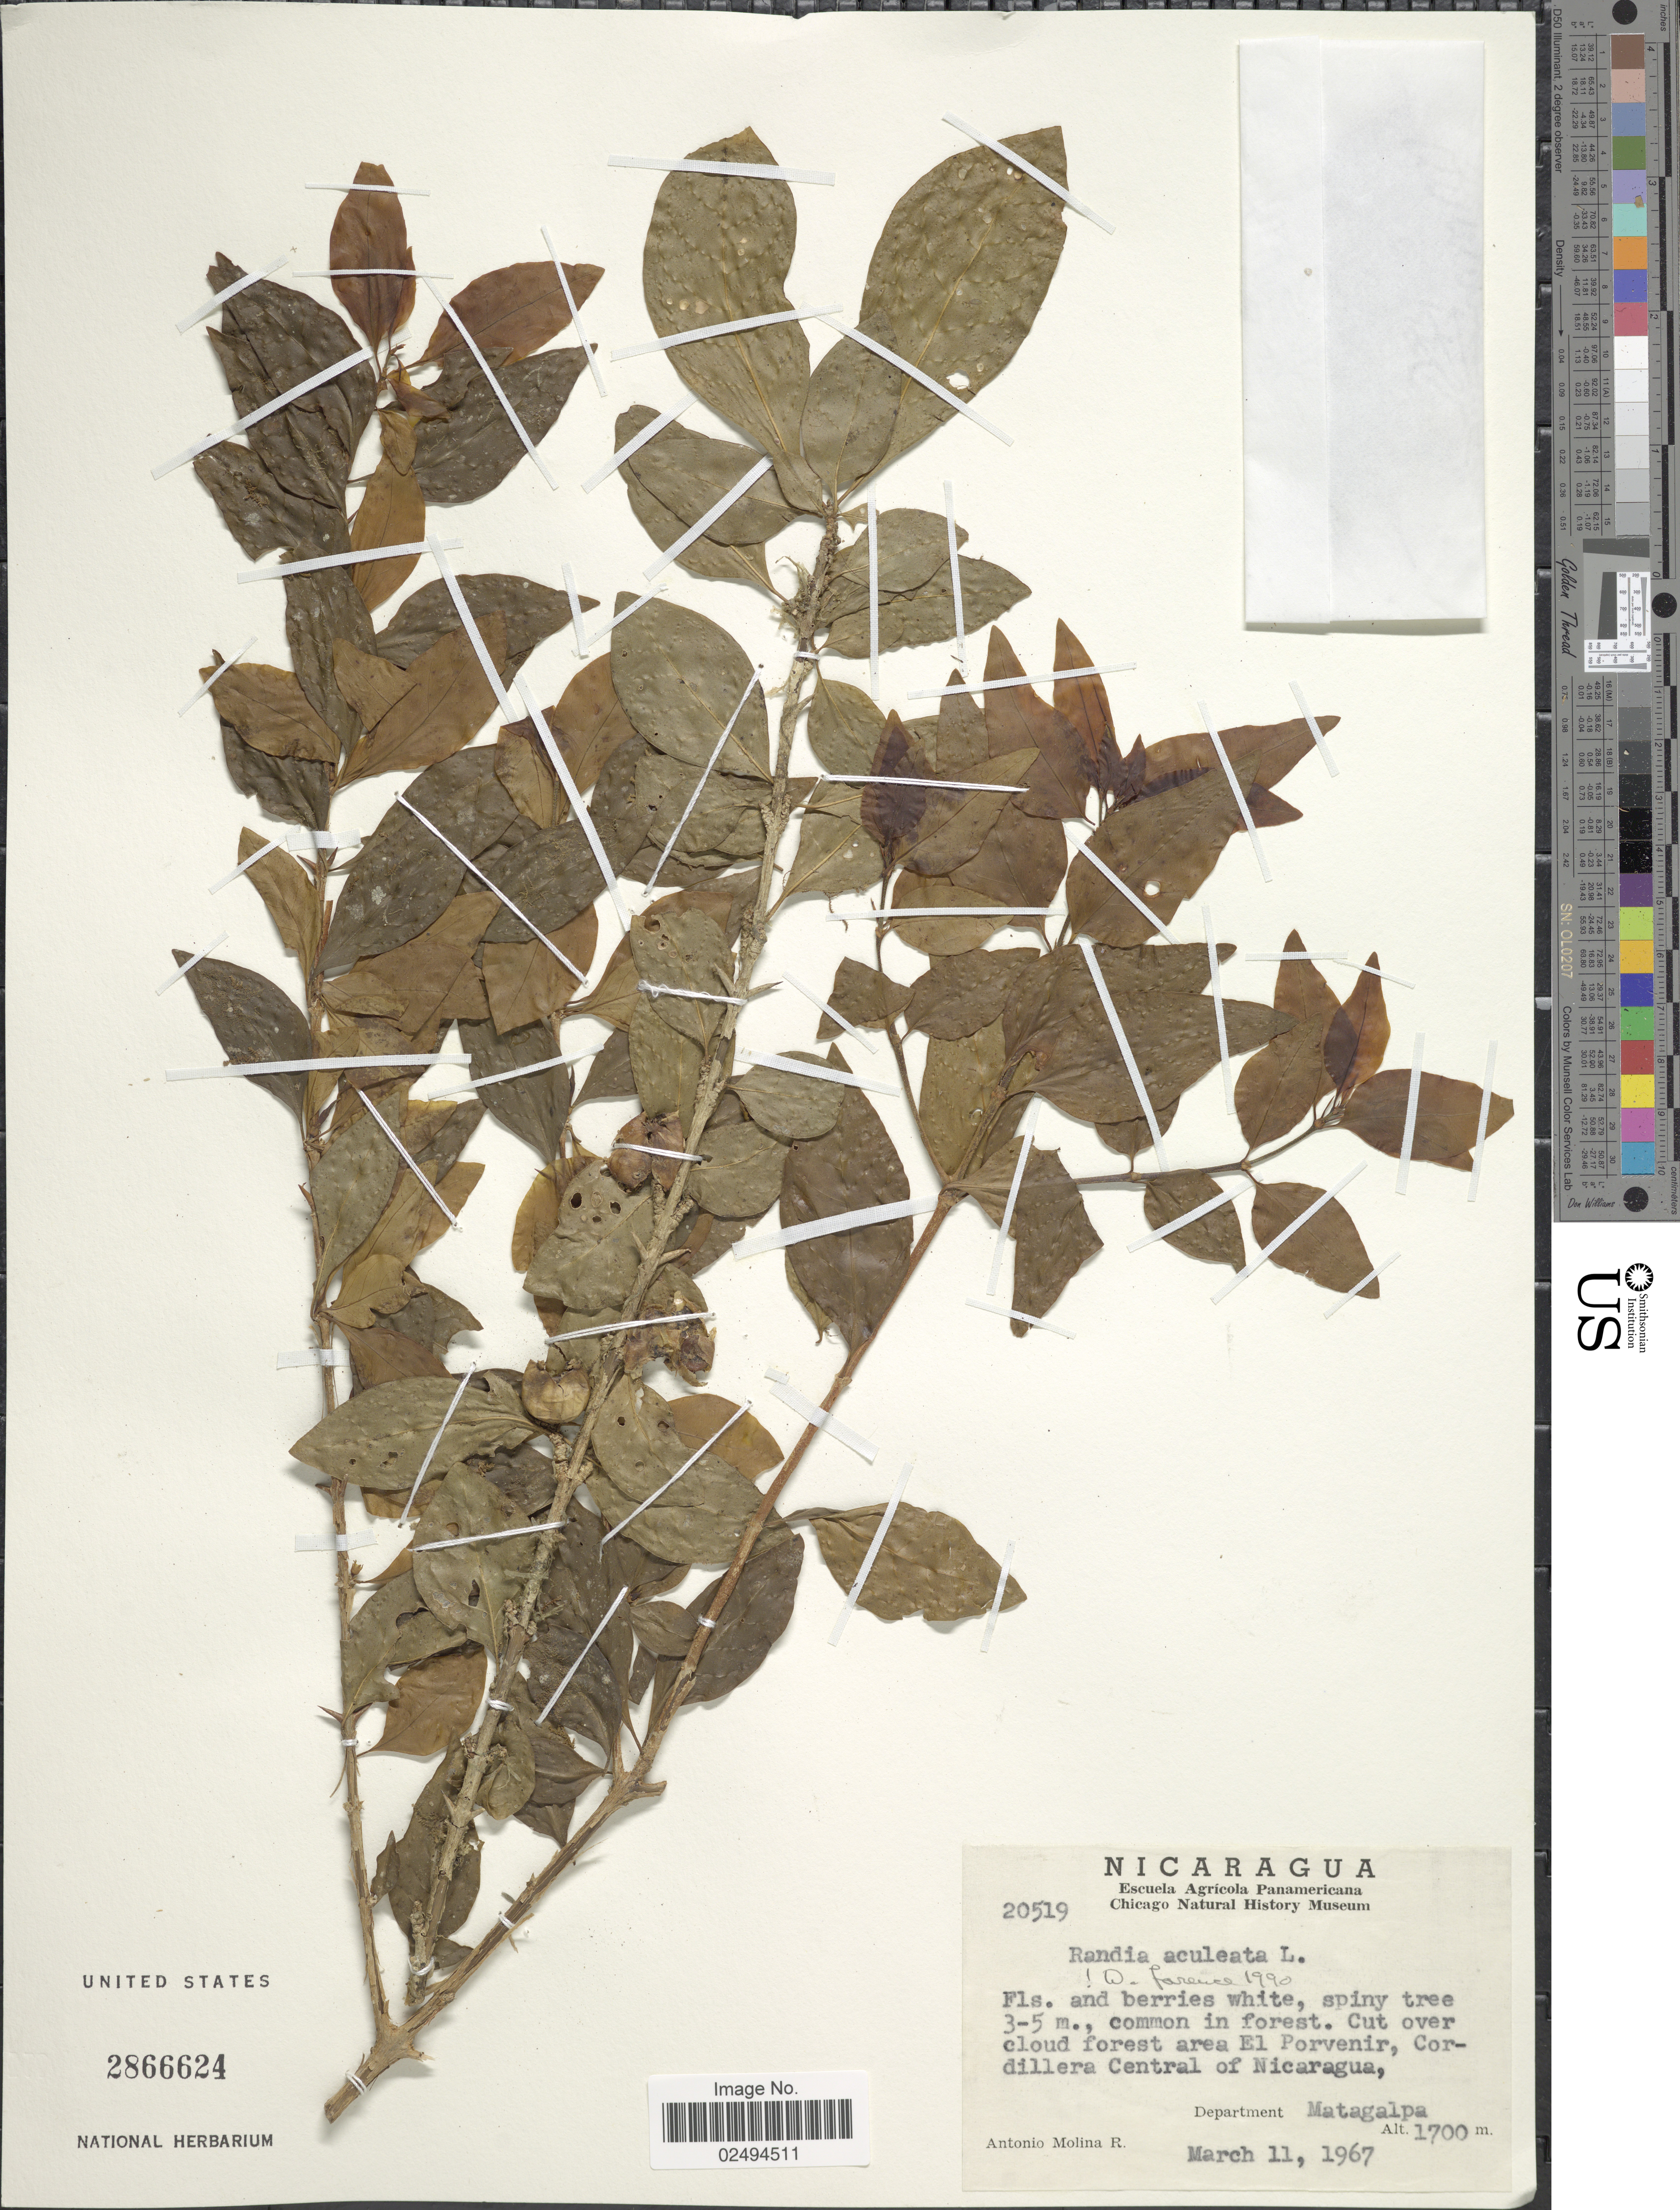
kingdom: Plantae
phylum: Tracheophyta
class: Magnoliopsida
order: Gentianales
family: Rubiaceae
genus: Randia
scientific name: Randia aculeata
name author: L.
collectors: A. Molina R.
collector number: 20519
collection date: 1967-03-11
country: Nicaragua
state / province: Matagalpa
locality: Cut over cloud forest area El Porvenir, Cordillera Central of Nicaragua, Department Matagalpa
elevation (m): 1700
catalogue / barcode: US 2866624